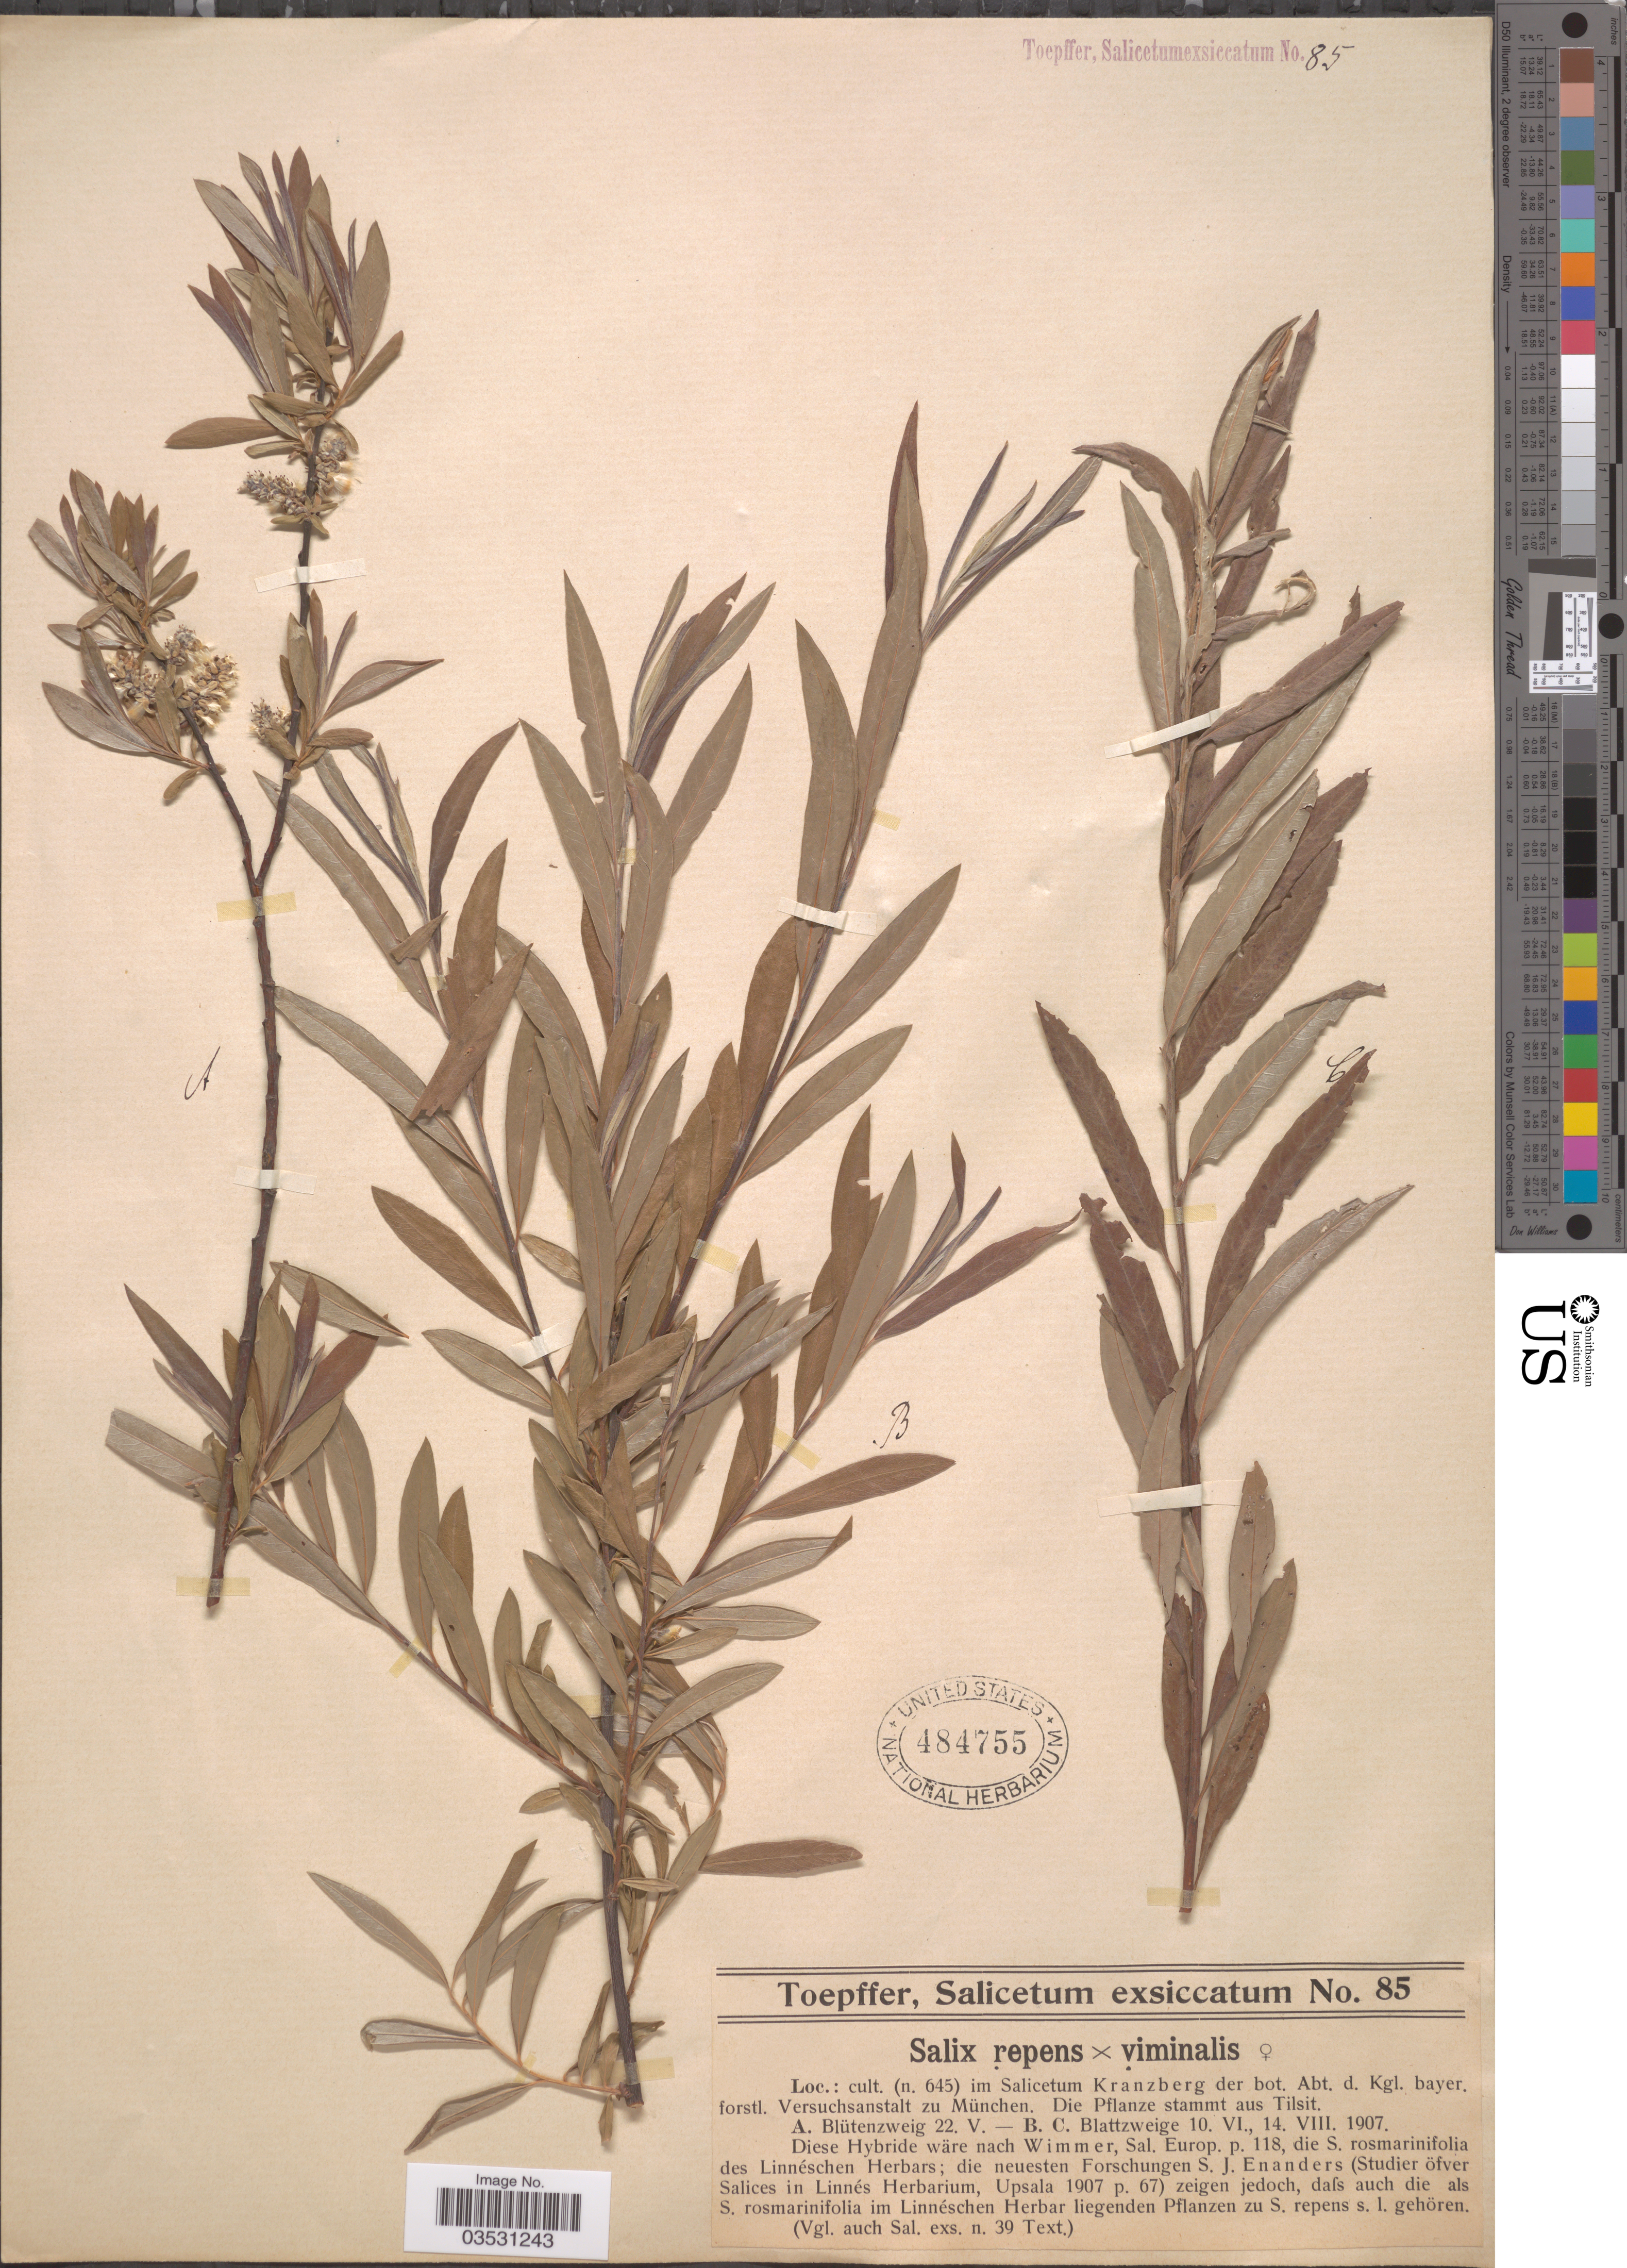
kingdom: Plantae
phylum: Tracheophyta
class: Magnoliopsida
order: Malpighiales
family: Salicaceae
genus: Salix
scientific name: Salix repens x S. viminalis L.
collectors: A. Toepffer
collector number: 85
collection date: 1907-05-22/1907-08-14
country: Germany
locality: Cult. (n. 645) im Salicetum Kranzberg der bot. Abt. d. Kgl. bayer. forstl. Versuchsanstalt zu München. Die Pflanze stammt aus Tilsit.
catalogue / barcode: US 484755